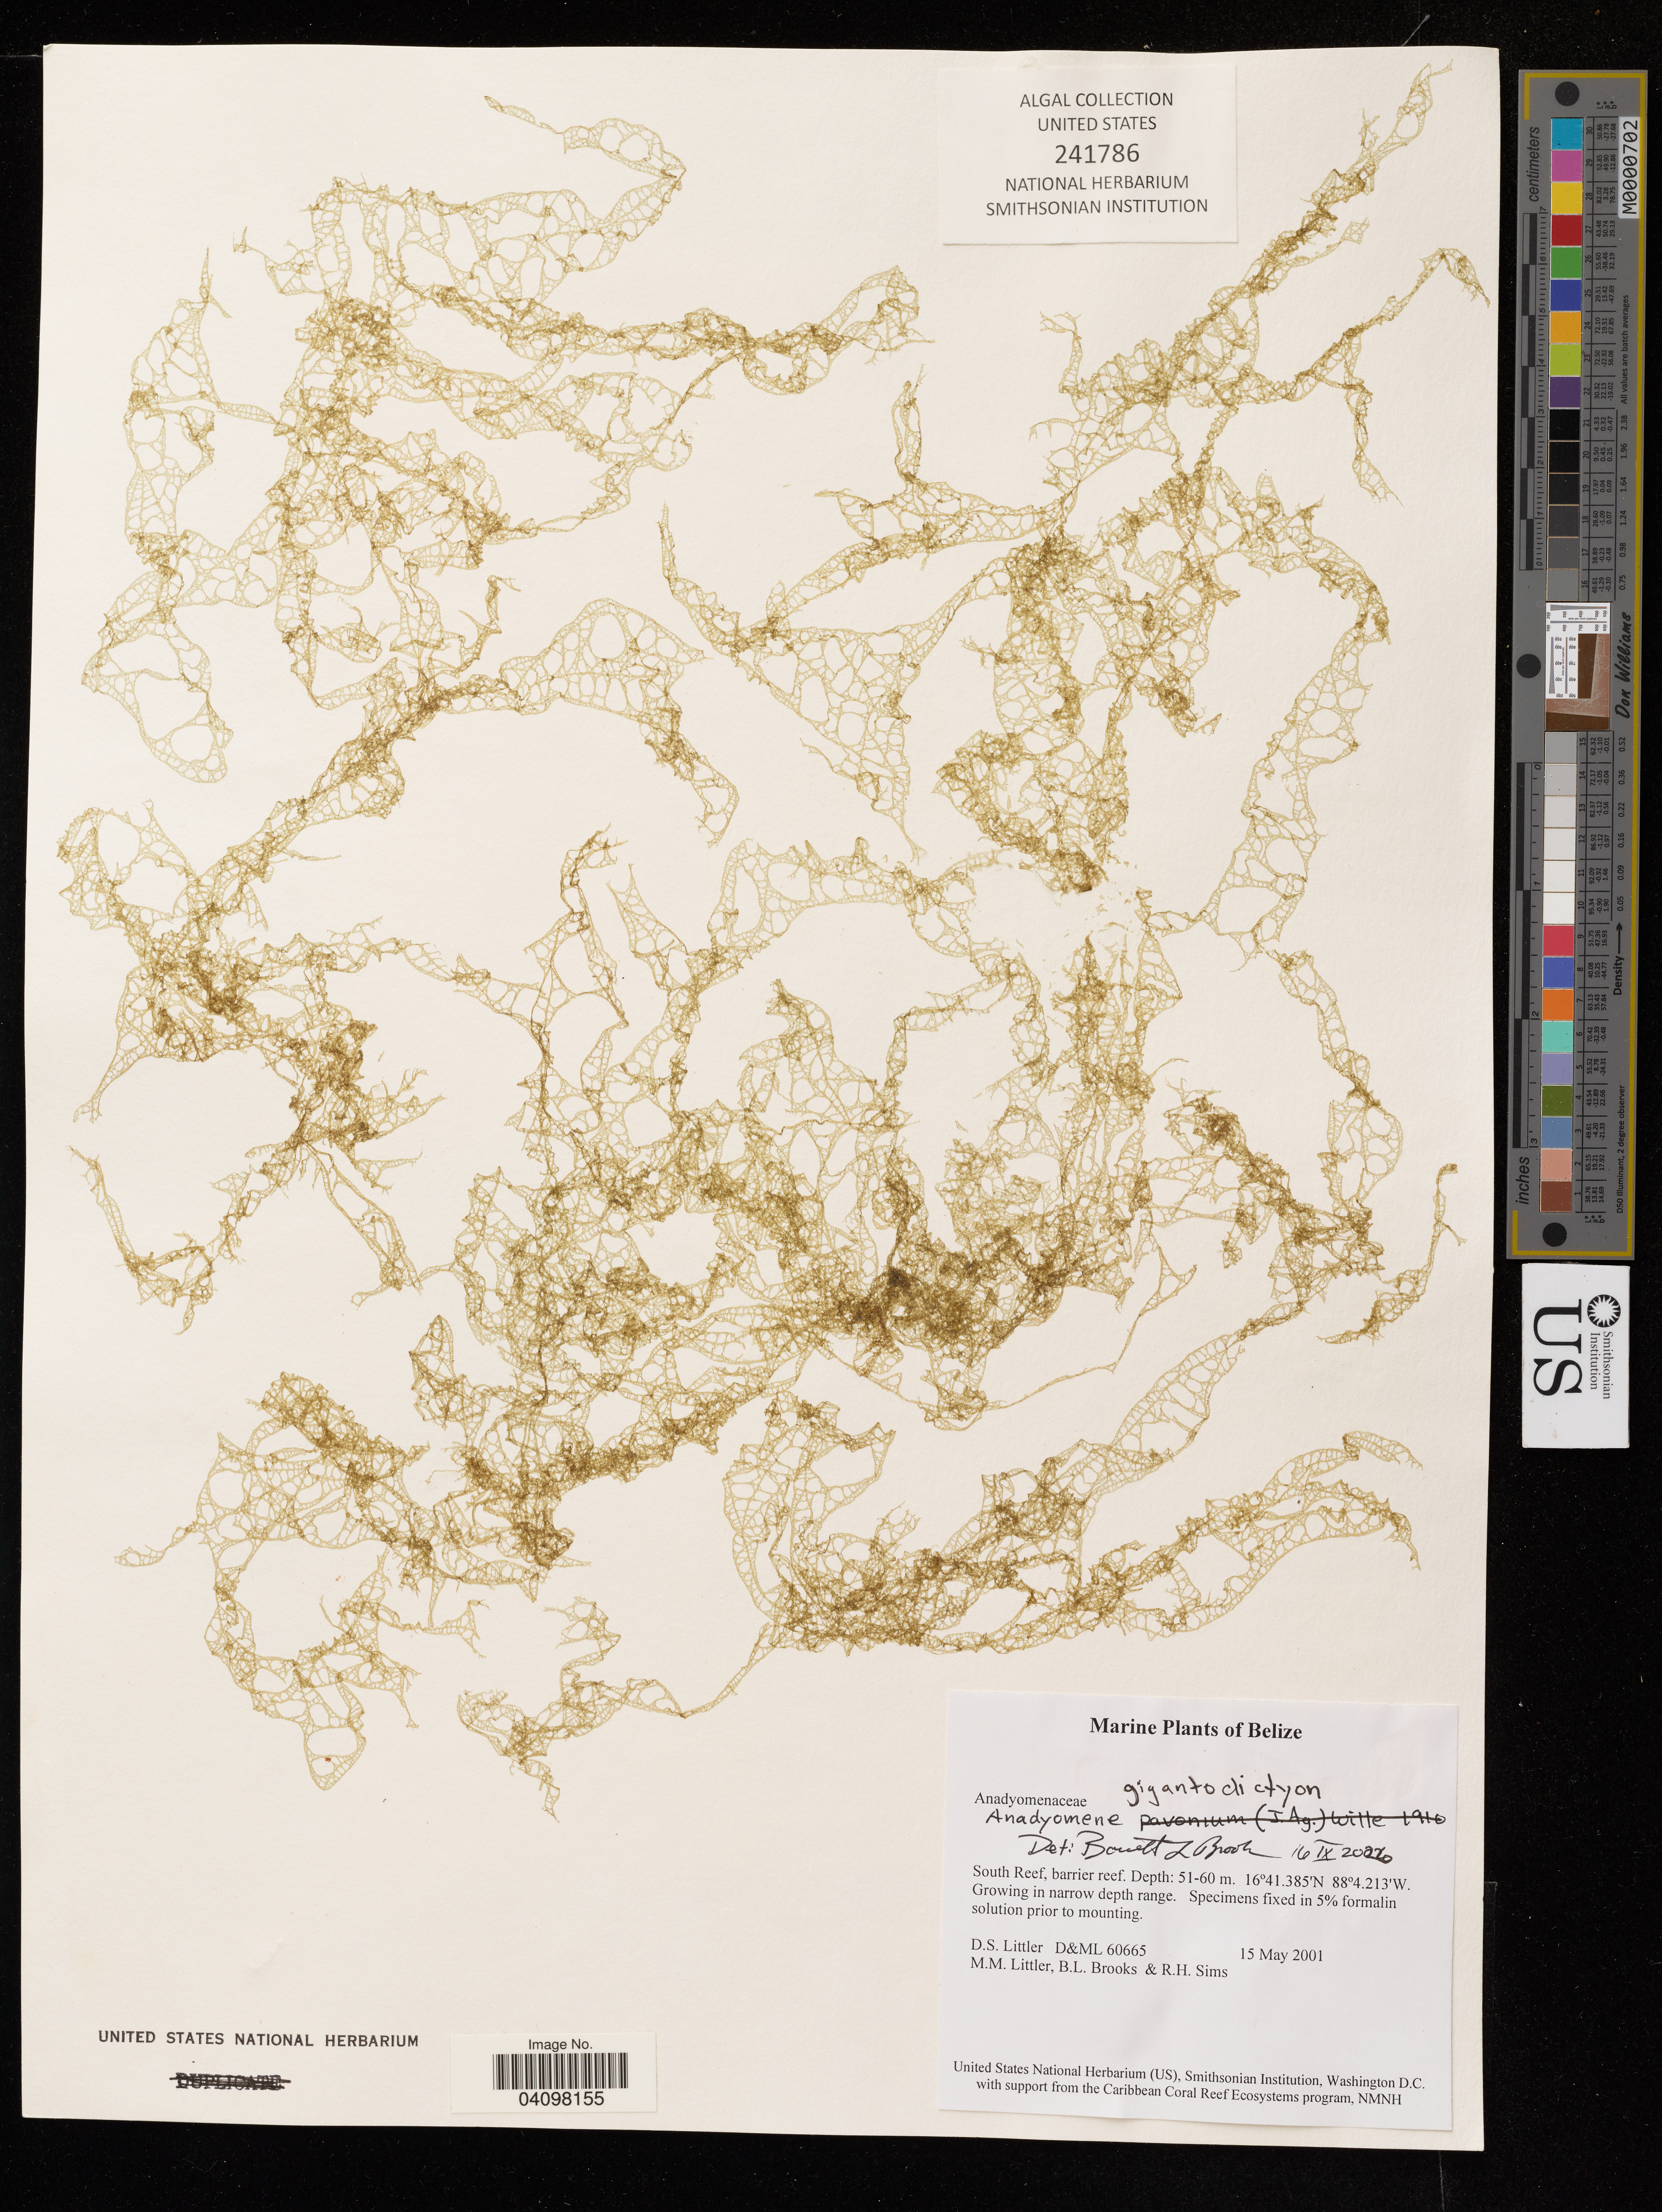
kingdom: Plantae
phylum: Chlorophyta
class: Ulvophyceae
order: Cladophorales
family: Anadyomenaceae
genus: Anadyomene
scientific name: Anadyomene gigantodictyon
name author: Littler & D.S. Littler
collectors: D. S. Littler, M. M. Littler, B. Brooks & R. H. Sims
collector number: D&ML 60665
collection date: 2001-05-15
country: Belize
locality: South Reef, barrier reed.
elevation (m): -51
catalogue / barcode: US 241786